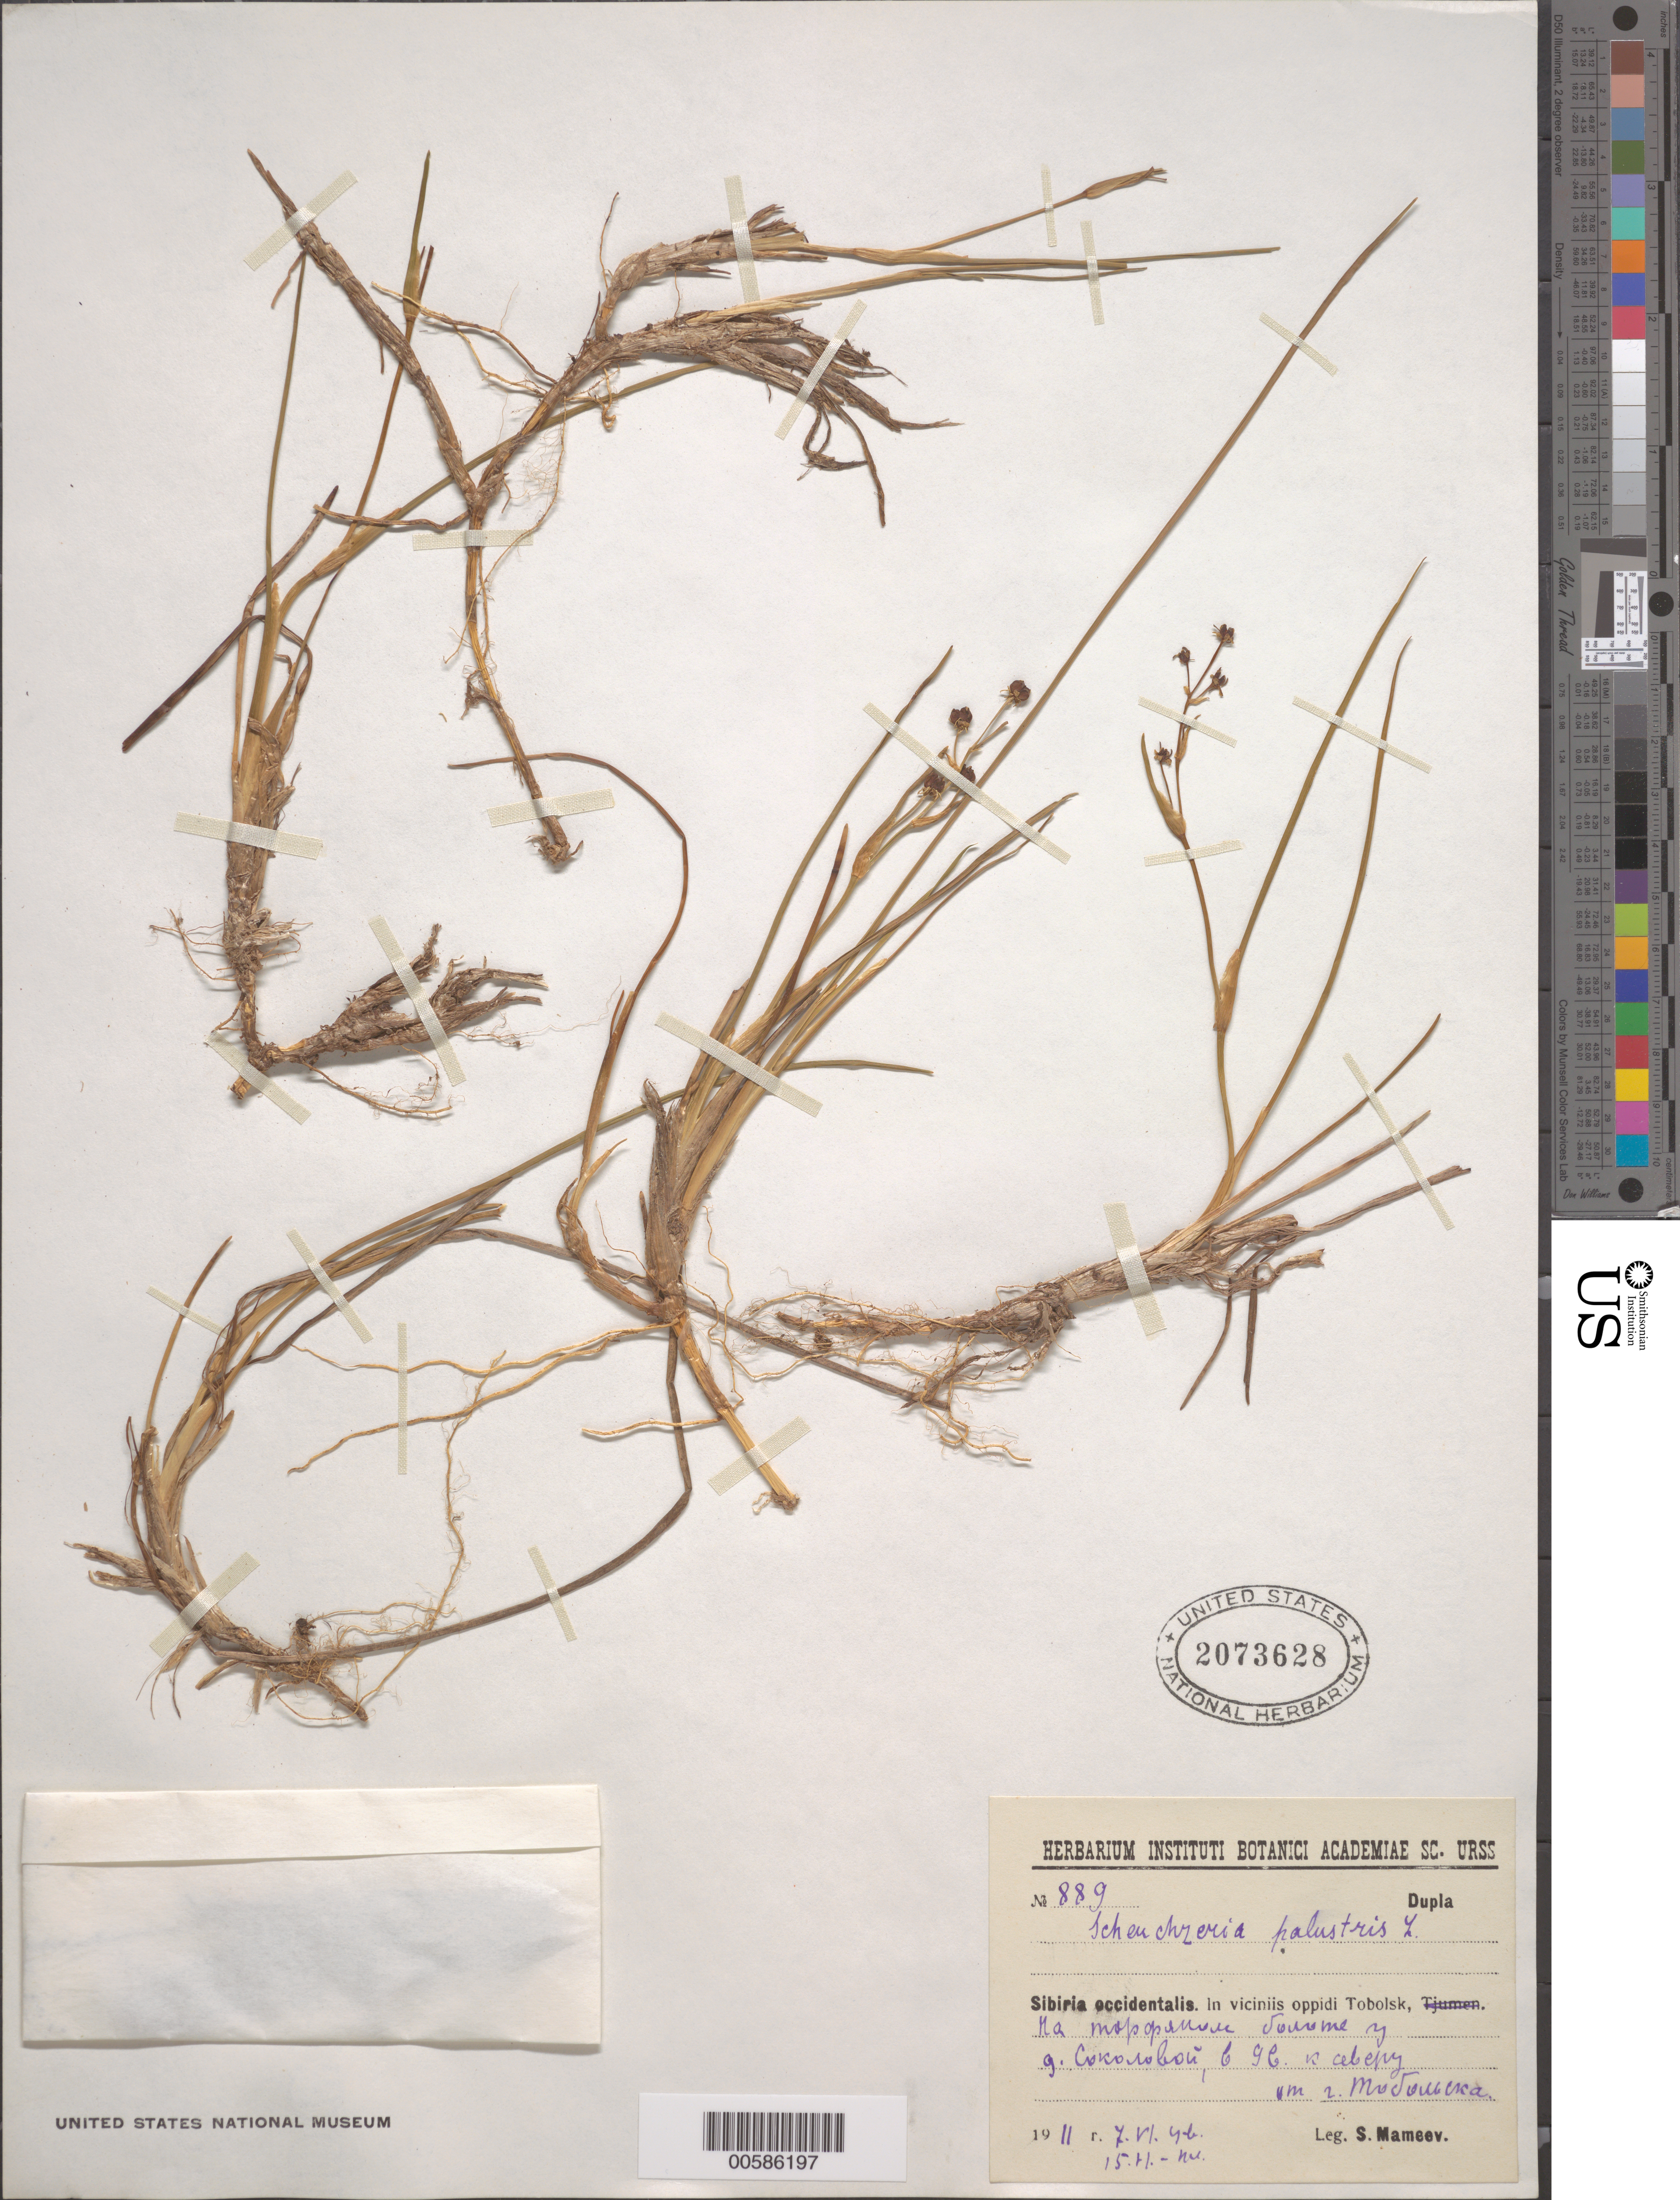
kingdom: Plantae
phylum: Tracheophyta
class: Liliopsida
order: Alismatales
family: Scheuchzeriaceae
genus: Scheuchzeria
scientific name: Scheuchzeria palustris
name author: L.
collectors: S. Mameav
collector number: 889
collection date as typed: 07 Jun 1911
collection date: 1911-06-07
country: Russian Federation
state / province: Tyumen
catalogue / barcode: US 2073628